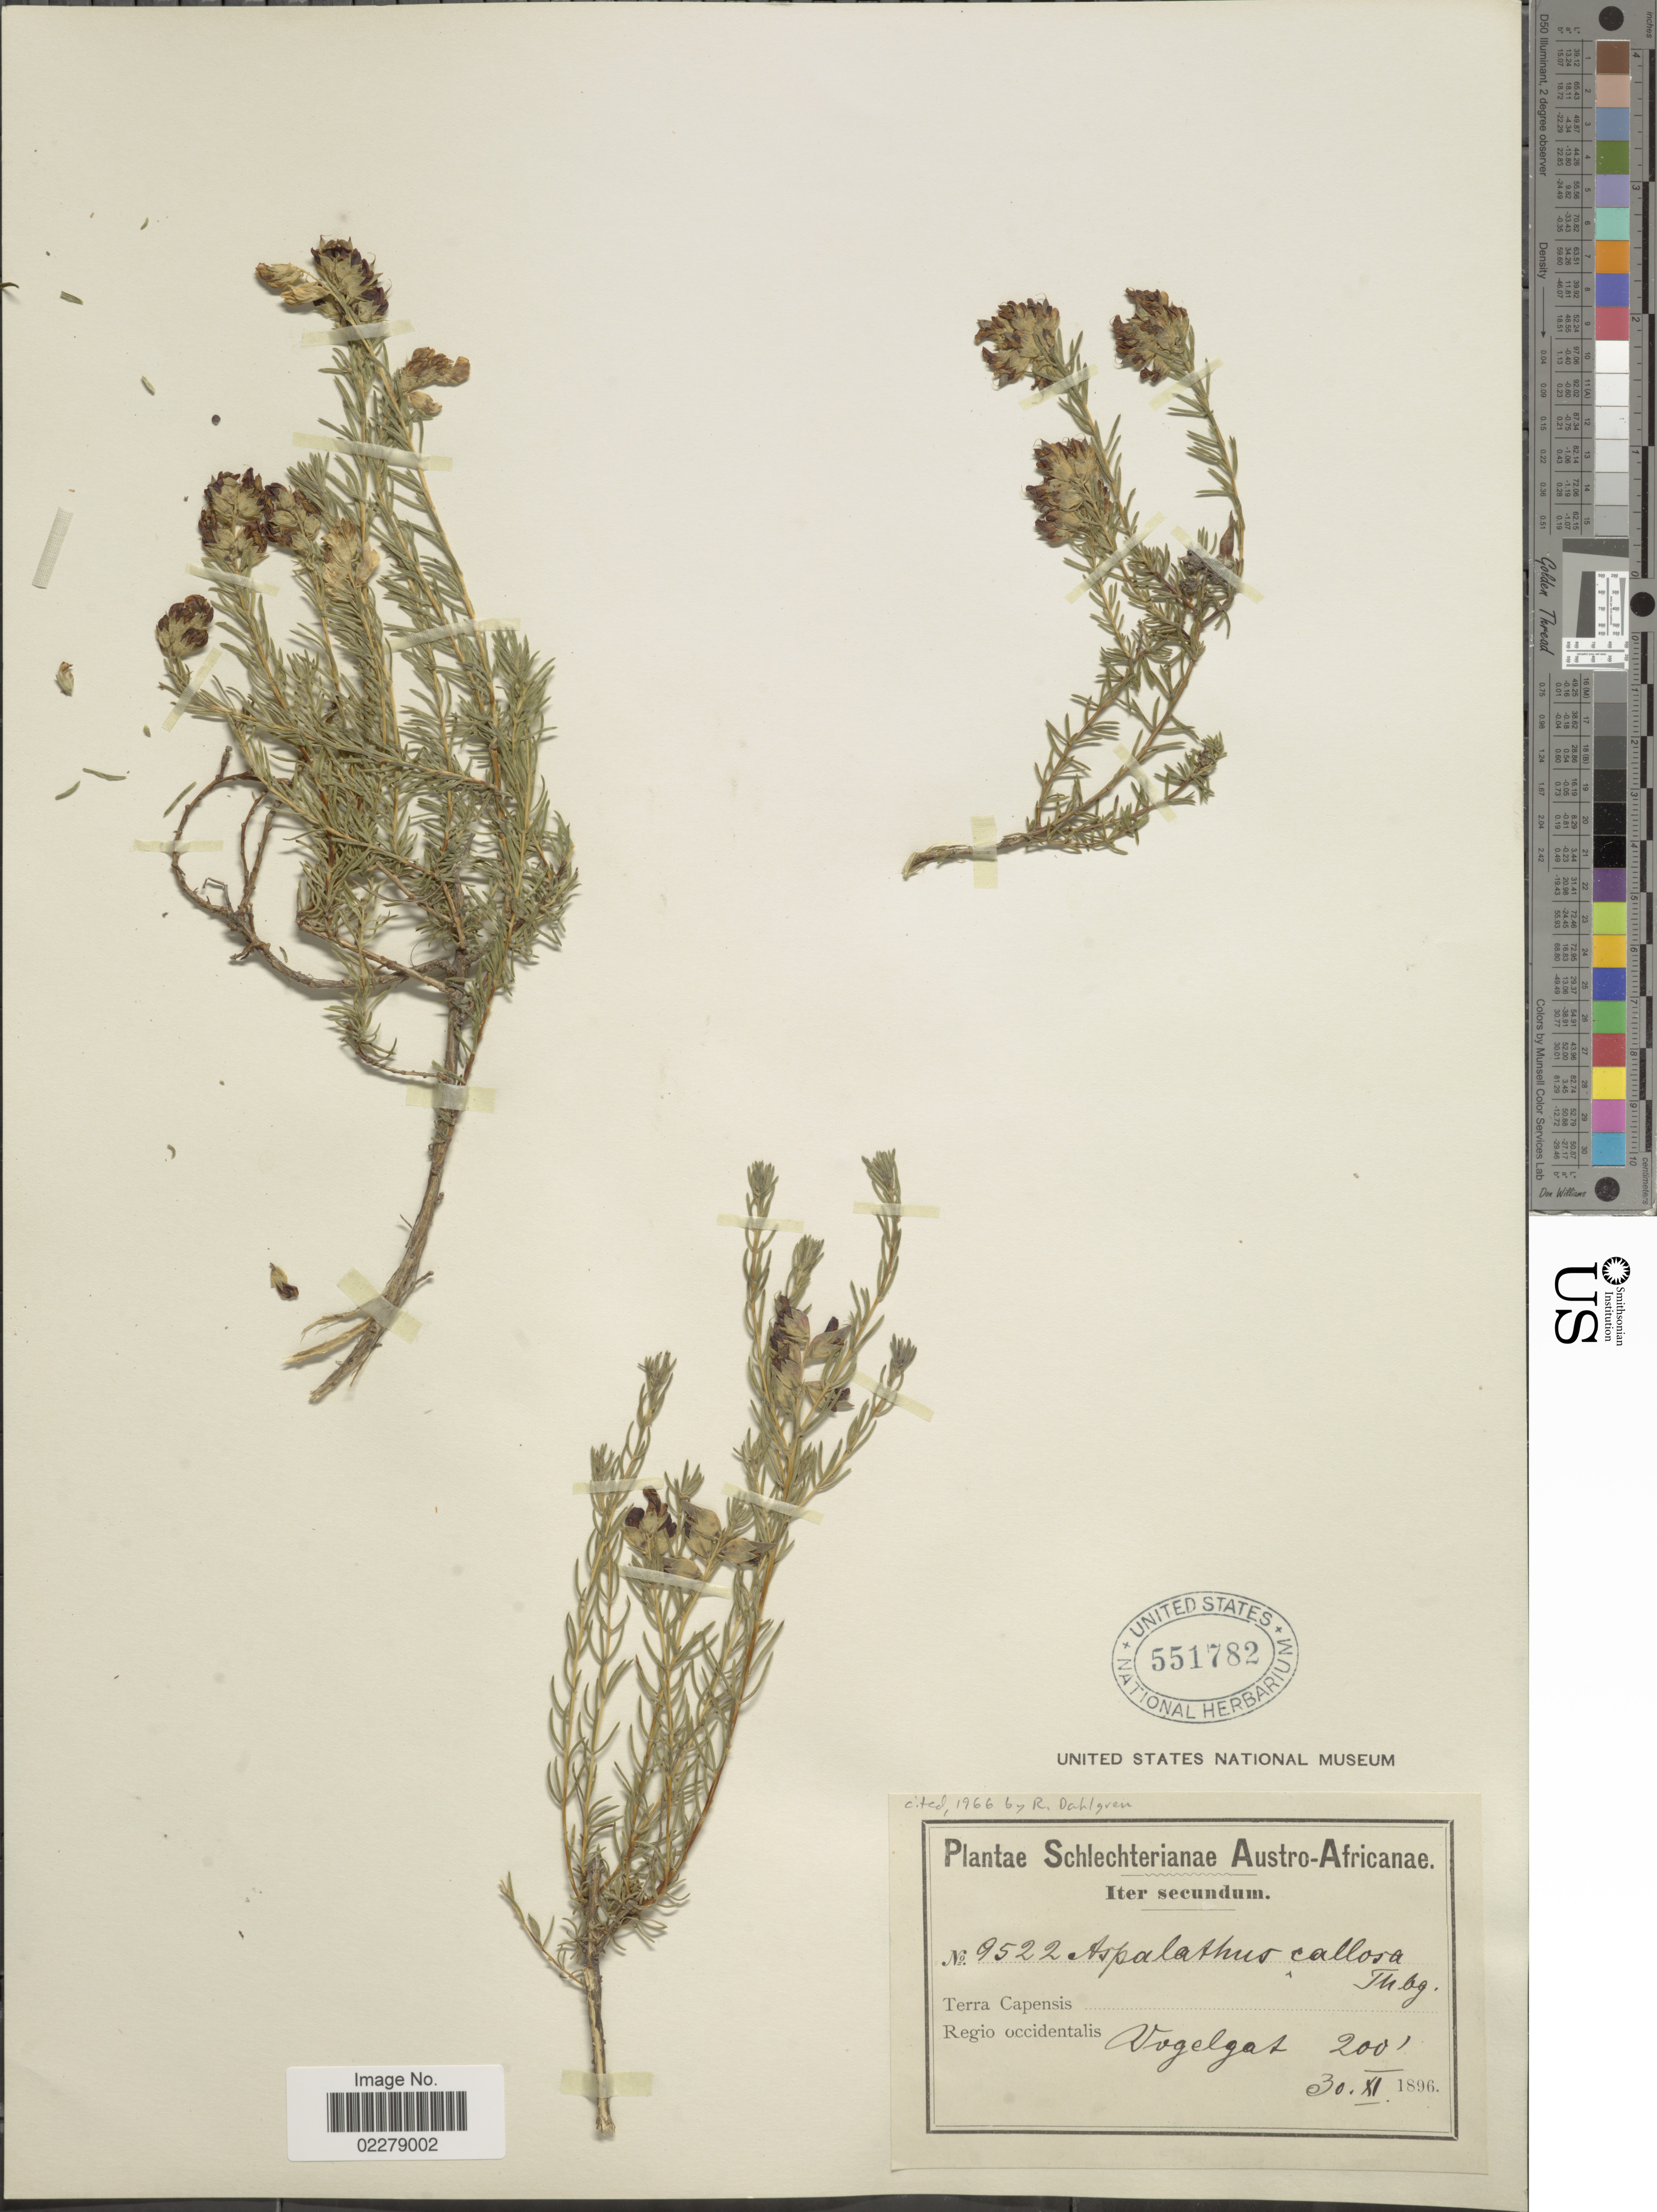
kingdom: Plantae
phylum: Tracheophyta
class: Magnoliopsida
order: Fabales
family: Fabaceae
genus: Aspalathus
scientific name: Aspalathus callosa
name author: L.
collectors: Schlechter, --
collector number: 9522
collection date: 1896-11-30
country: South Africa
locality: Austro- Aficanae. Terra Capensis. Regio occidentalis, Volgelgat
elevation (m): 61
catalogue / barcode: US 551782